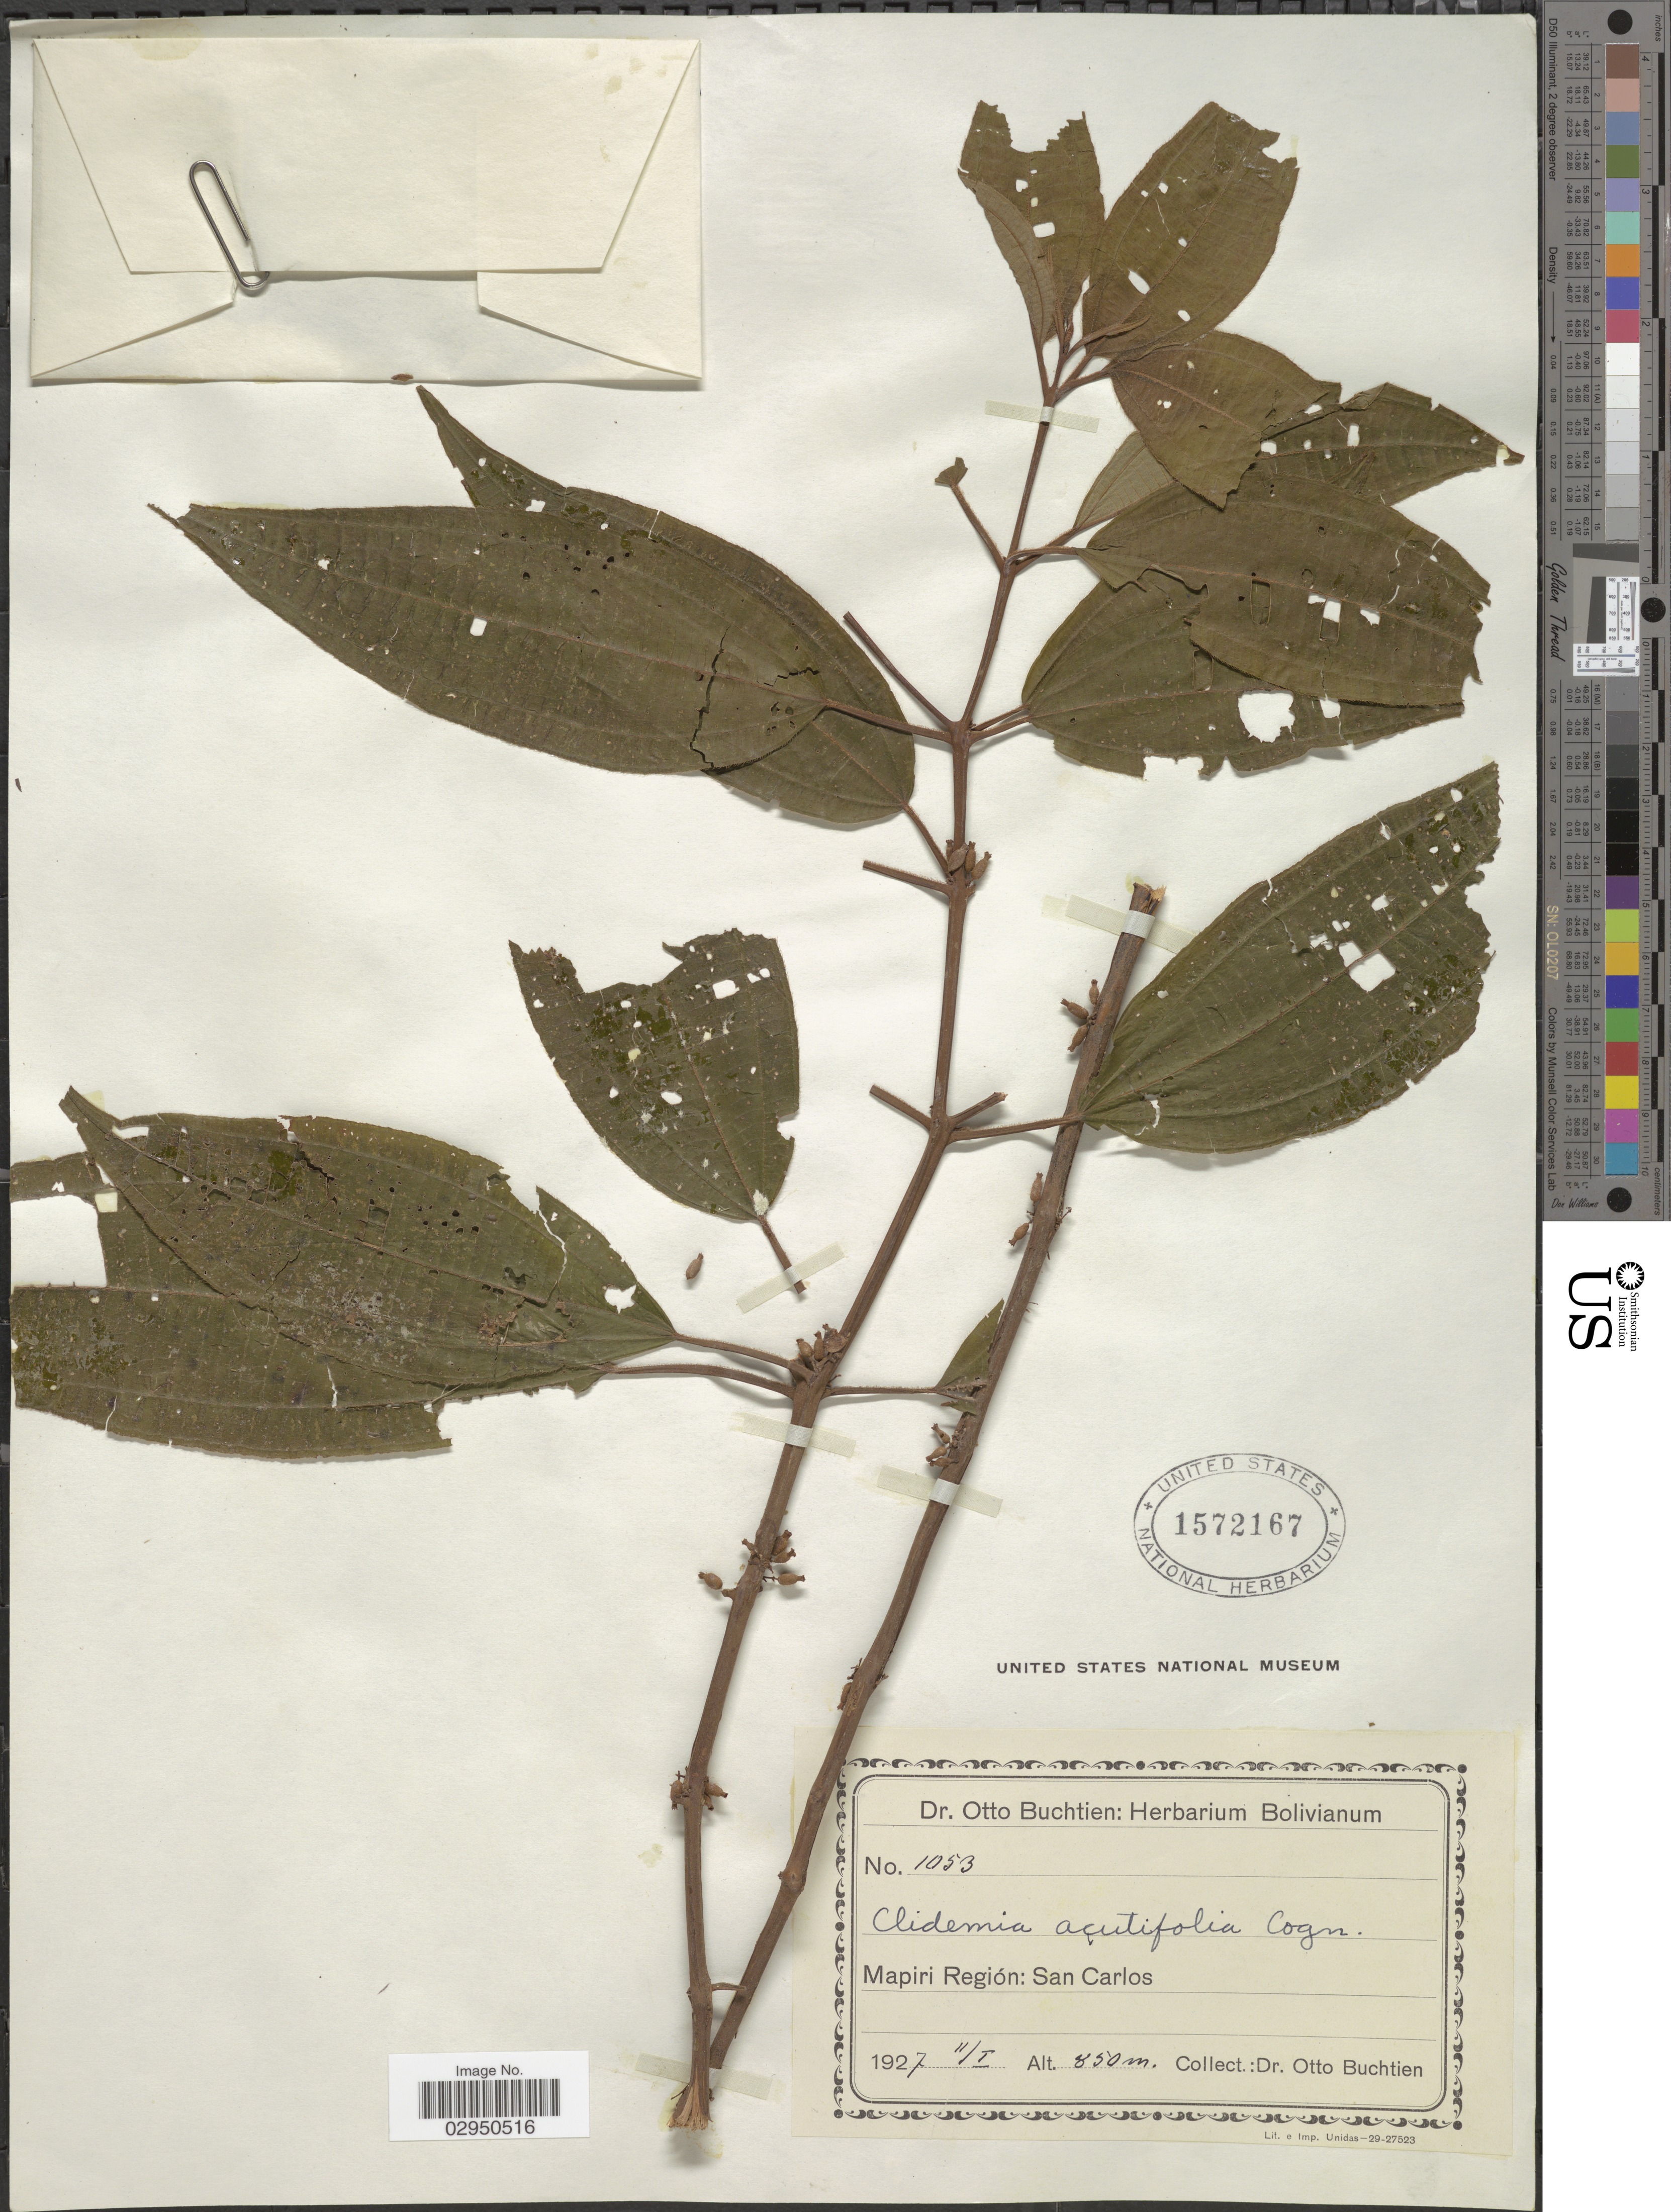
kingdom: Plantae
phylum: Tracheophyta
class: Magnoliopsida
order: Myrtales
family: Melastomataceae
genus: Clidemia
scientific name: Clidemia obliqua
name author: Cogn.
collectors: O. Buchtien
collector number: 1053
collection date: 1927-01-11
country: Bolivia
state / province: La Paz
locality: Mapiri Región: San Carlos.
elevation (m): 850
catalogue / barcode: US 1572167